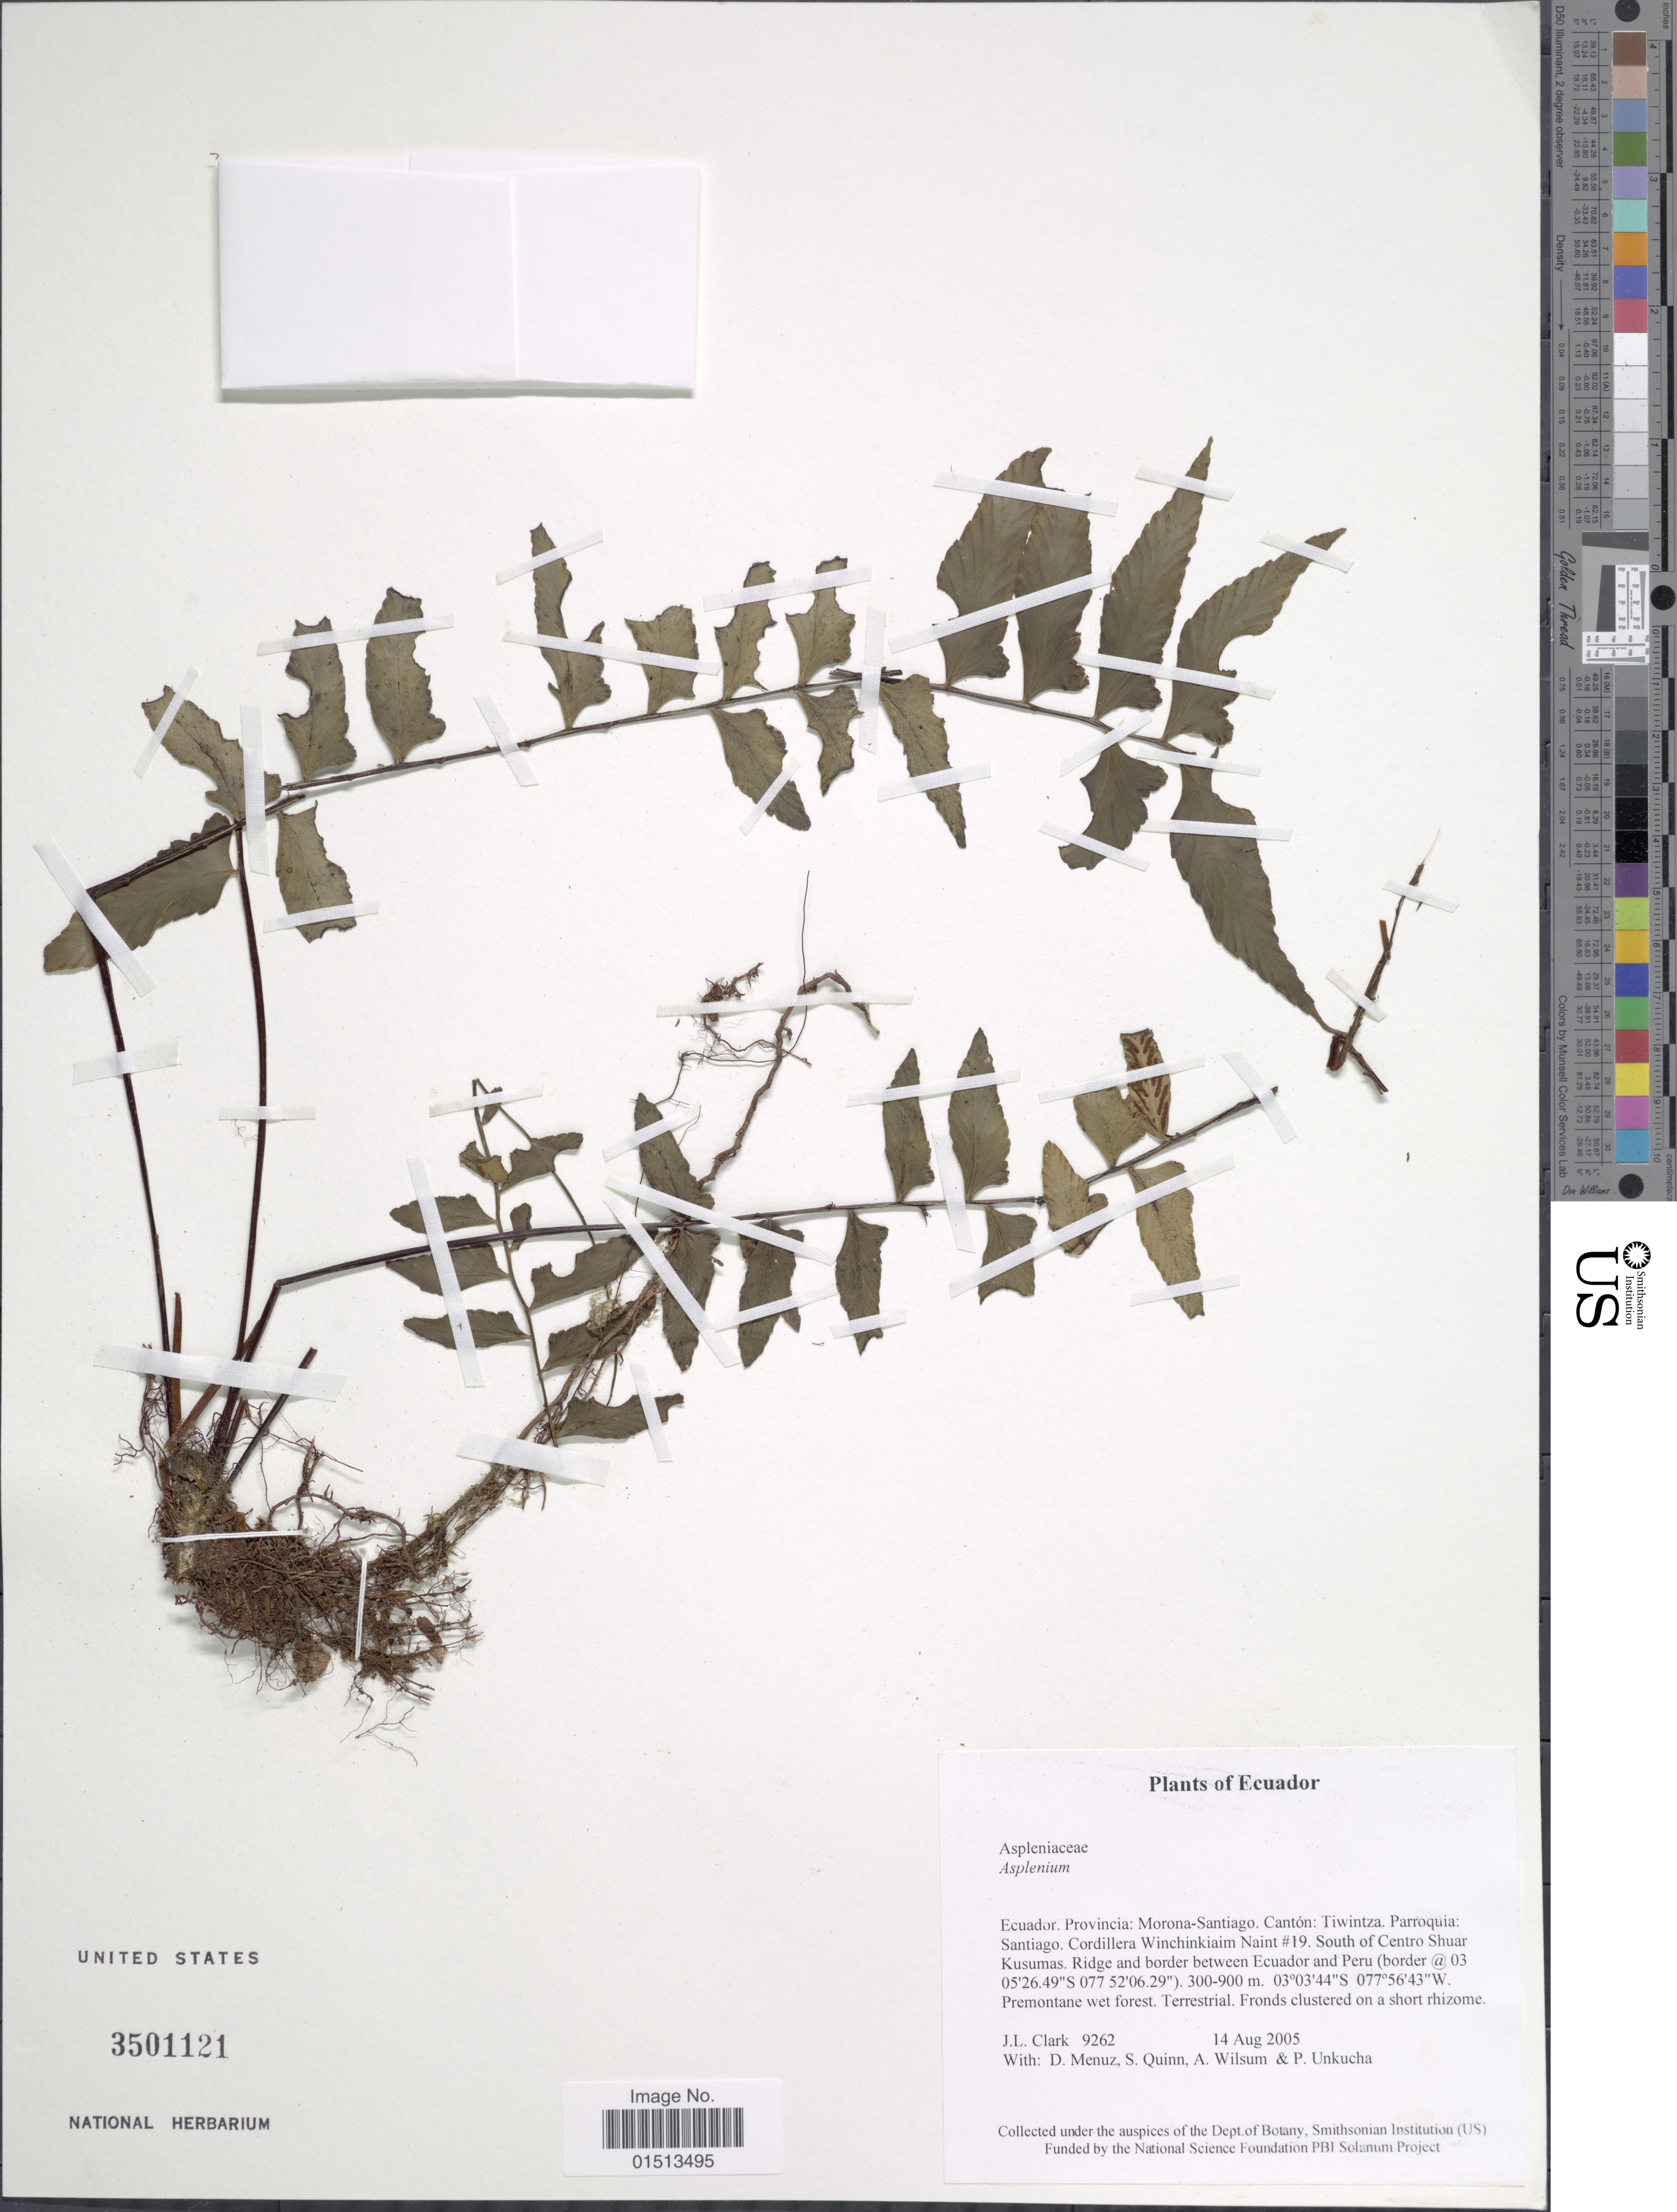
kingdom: Plantae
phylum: Tracheophyta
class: Polypodiopsida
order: Polypodiales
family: Aspleniaceae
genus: Asplenium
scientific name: Asplenium sp.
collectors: J. L. Clark, D. Menuz, S. Quinn, A. Wilsum & P. Unkucha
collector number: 9262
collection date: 2005-08-14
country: Ecuador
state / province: Morona-Santiago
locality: Cantón: Tiwintza, Parroquia: Santiago, Cordillera Winchinkiaim Naint #19, south of Centro Shuar Kusumas, ridge and border between Ecuador and Peru.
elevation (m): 300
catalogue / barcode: US 3501121